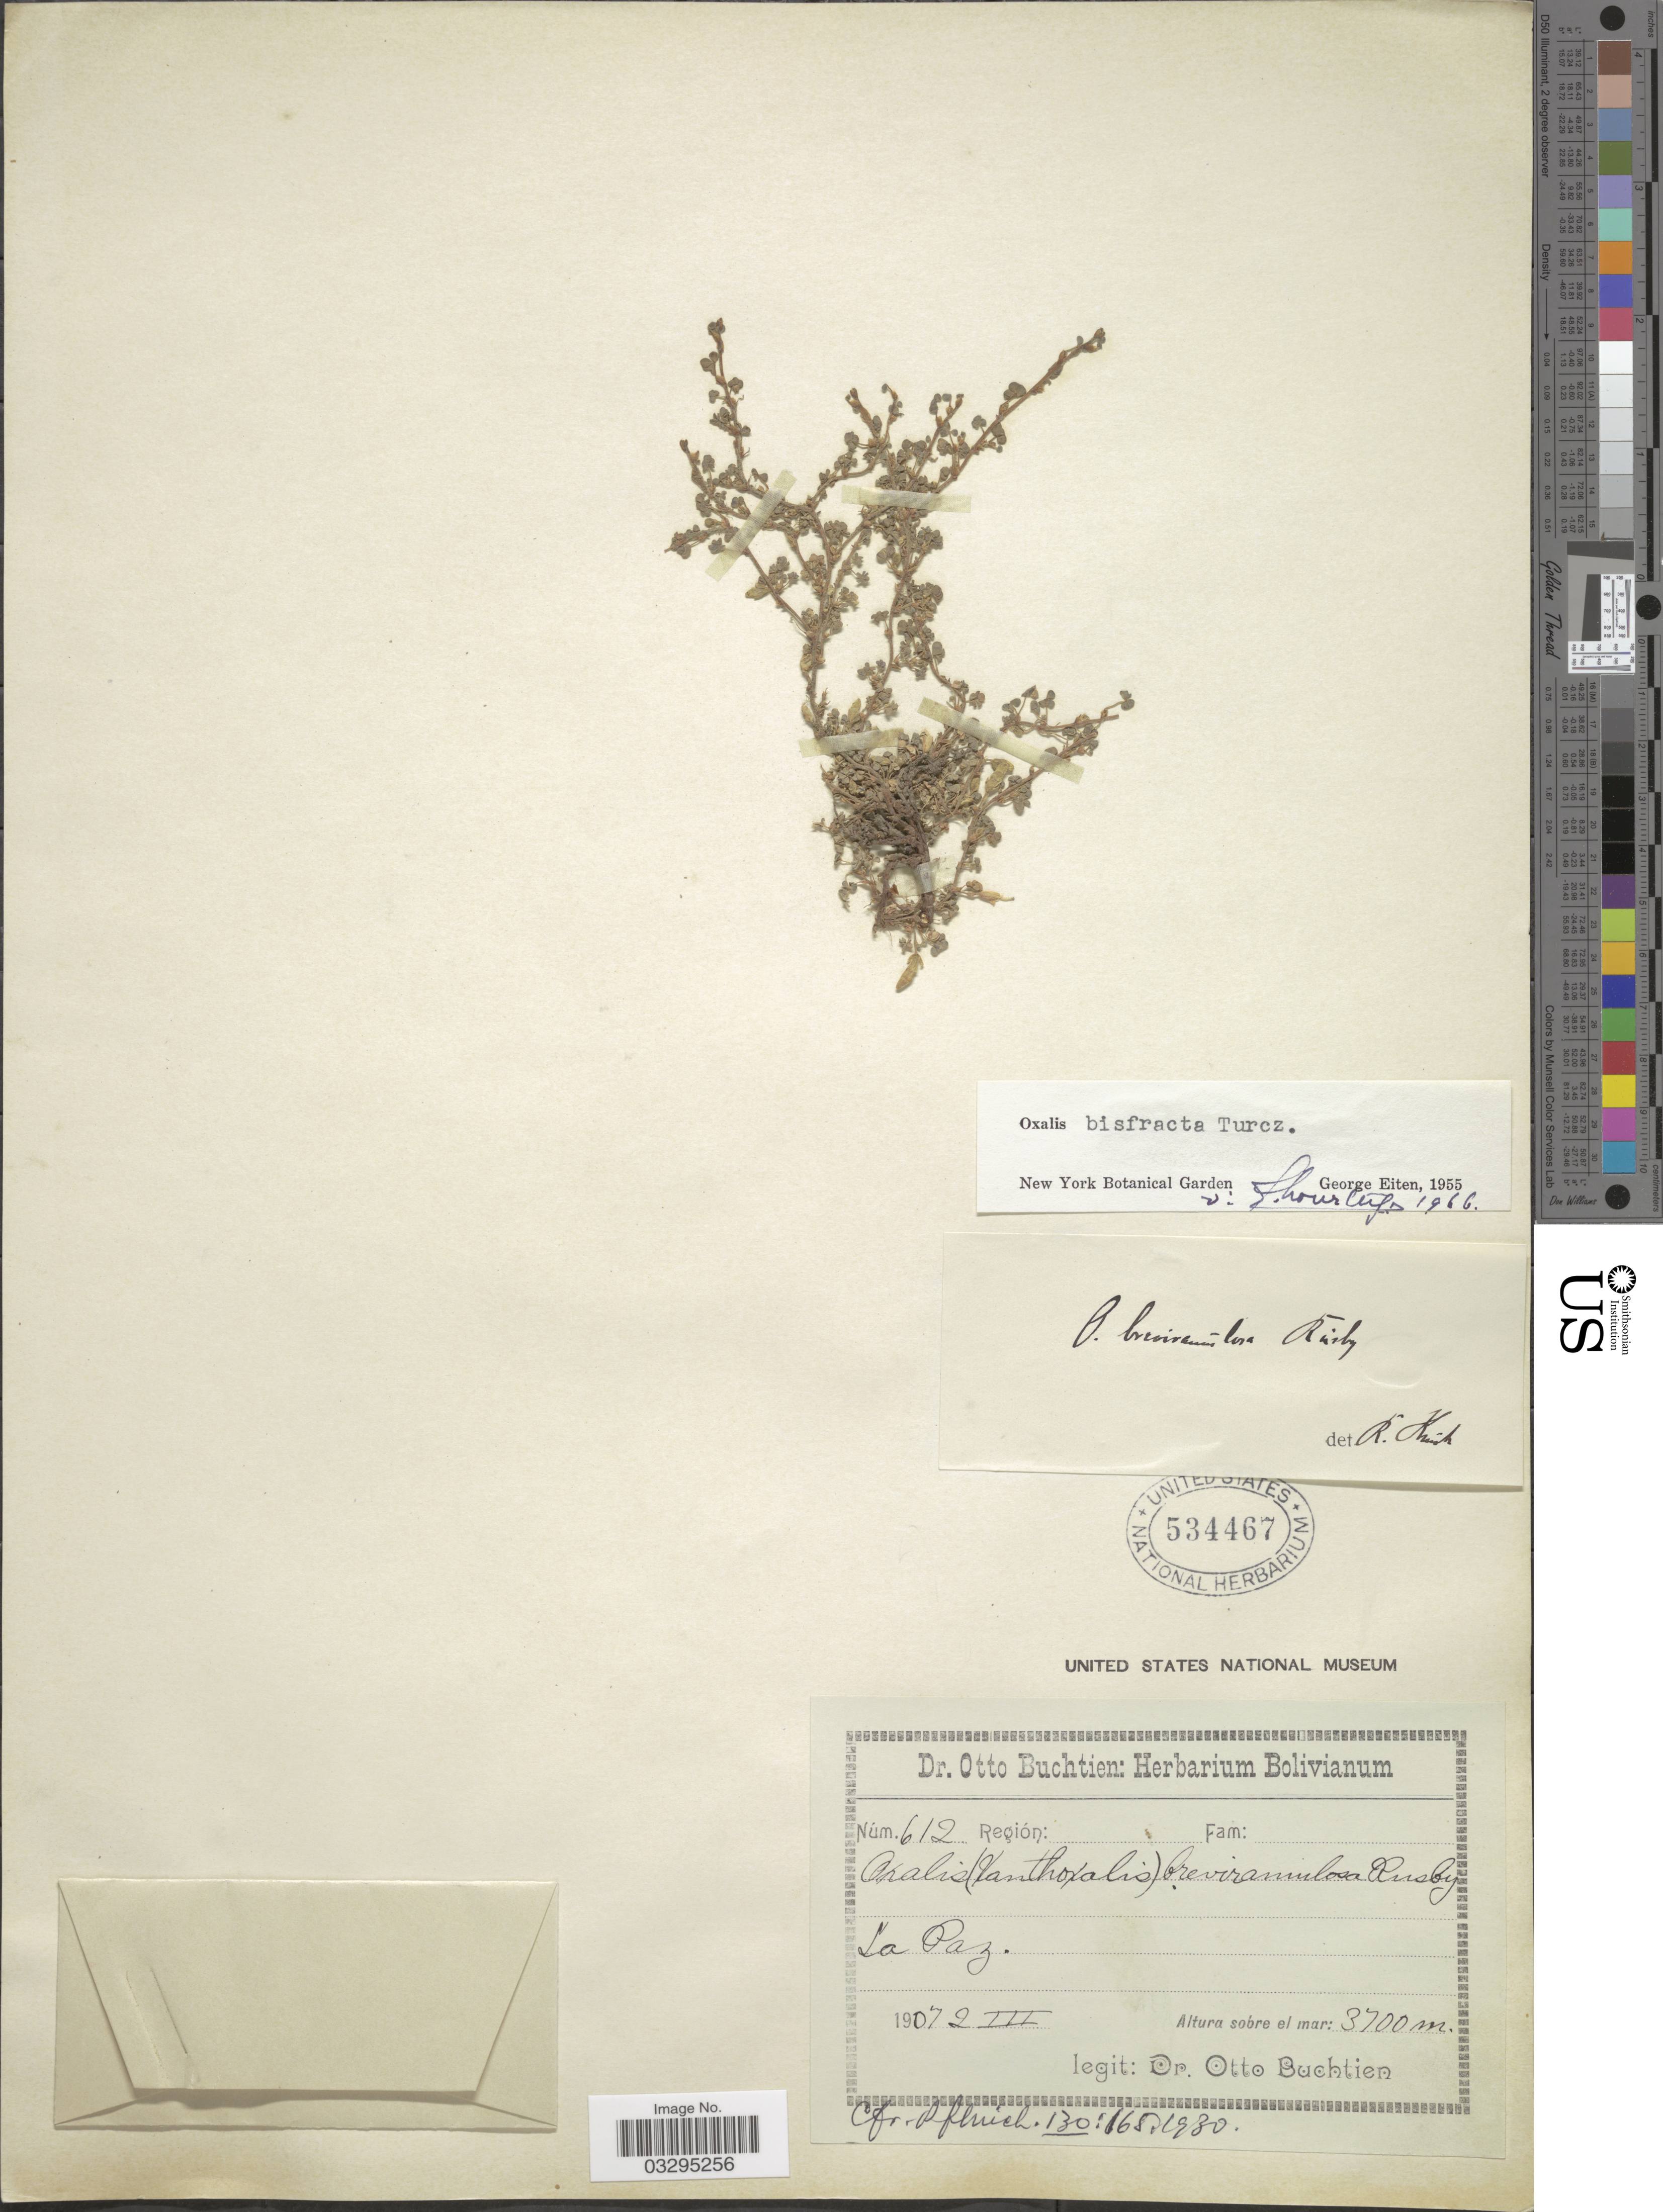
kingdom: Plantae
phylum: Tracheophyta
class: Magnoliopsida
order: Oxalidales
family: Oxalidaceae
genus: Oxalis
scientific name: Oxalis bisfracta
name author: Turcz.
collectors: O. Buchtien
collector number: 612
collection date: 1907-03-02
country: Bolivia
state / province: La Paz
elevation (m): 3700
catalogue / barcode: US 534467